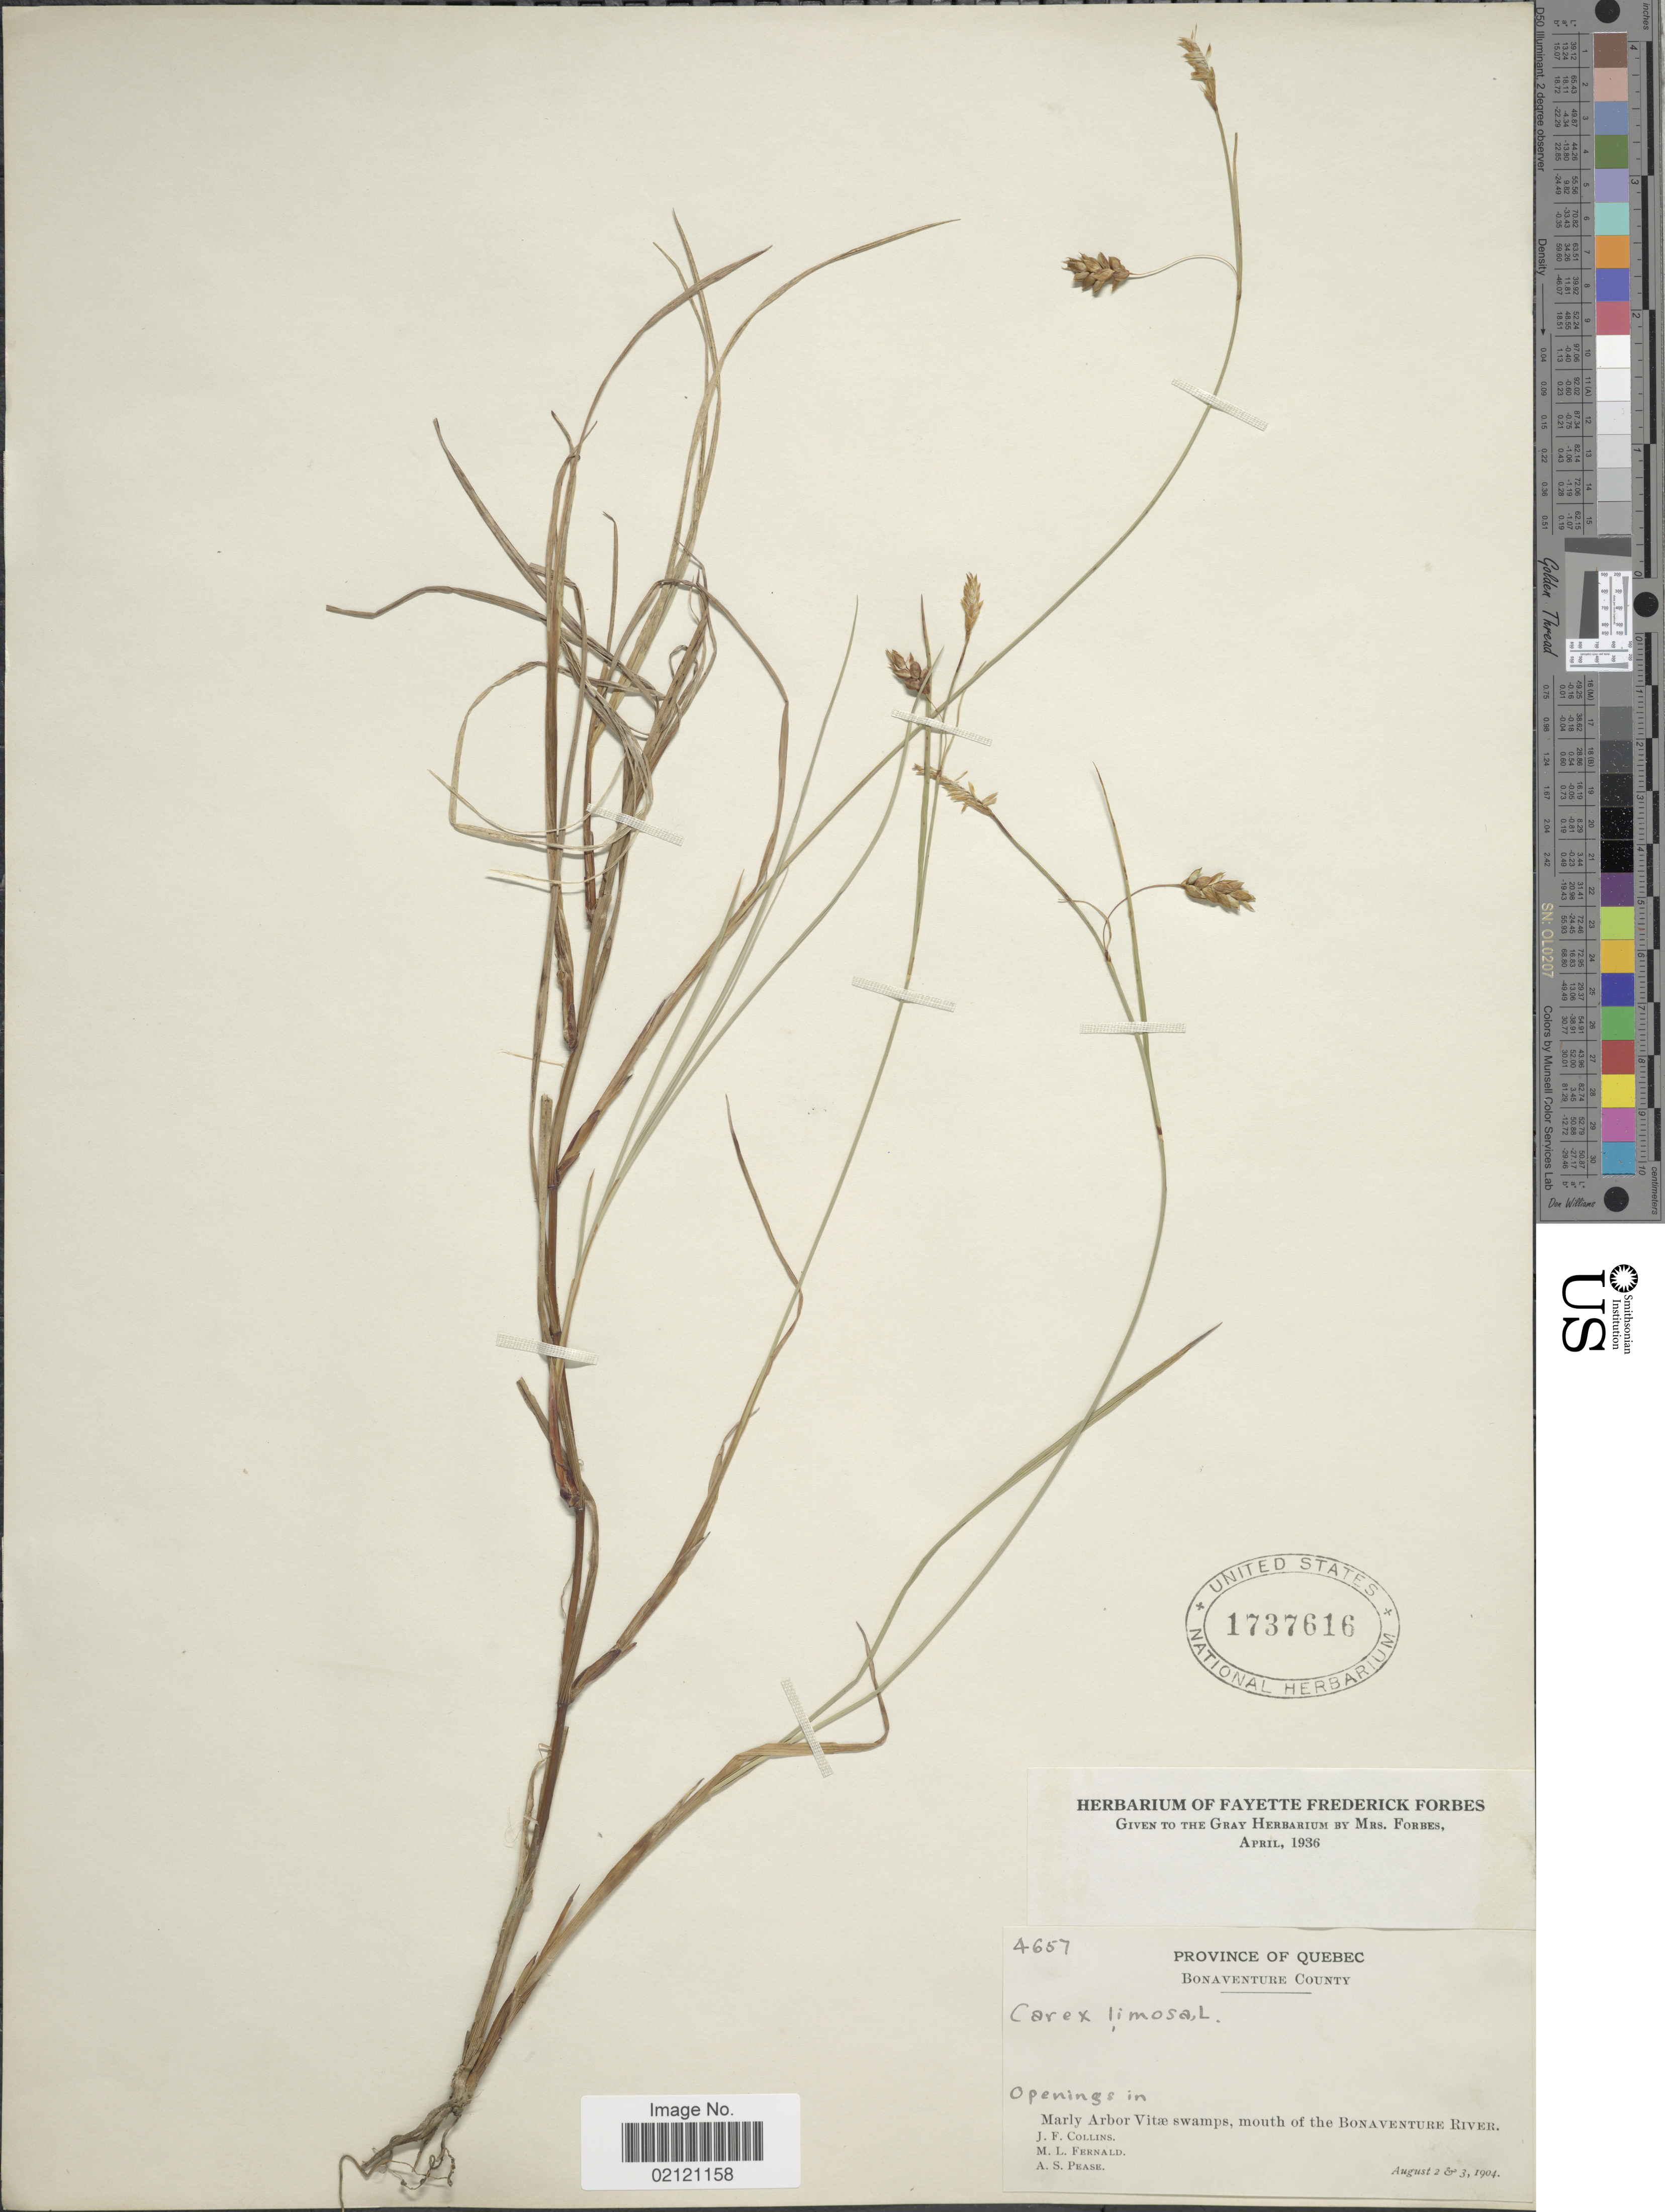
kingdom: Plantae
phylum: Tracheophyta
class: Liliopsida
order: Poales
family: Cyperaceae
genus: Carex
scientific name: Carex limosa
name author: L.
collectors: J. Collins, M. L. Fernald & A. S. Pease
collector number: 4657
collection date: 1904-08-02/1904-08-03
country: Canada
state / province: Quebec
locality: Bonaventure County, Marly Arbor Vitae swamps, mouth of the Bonaventure River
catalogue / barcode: US 1737616